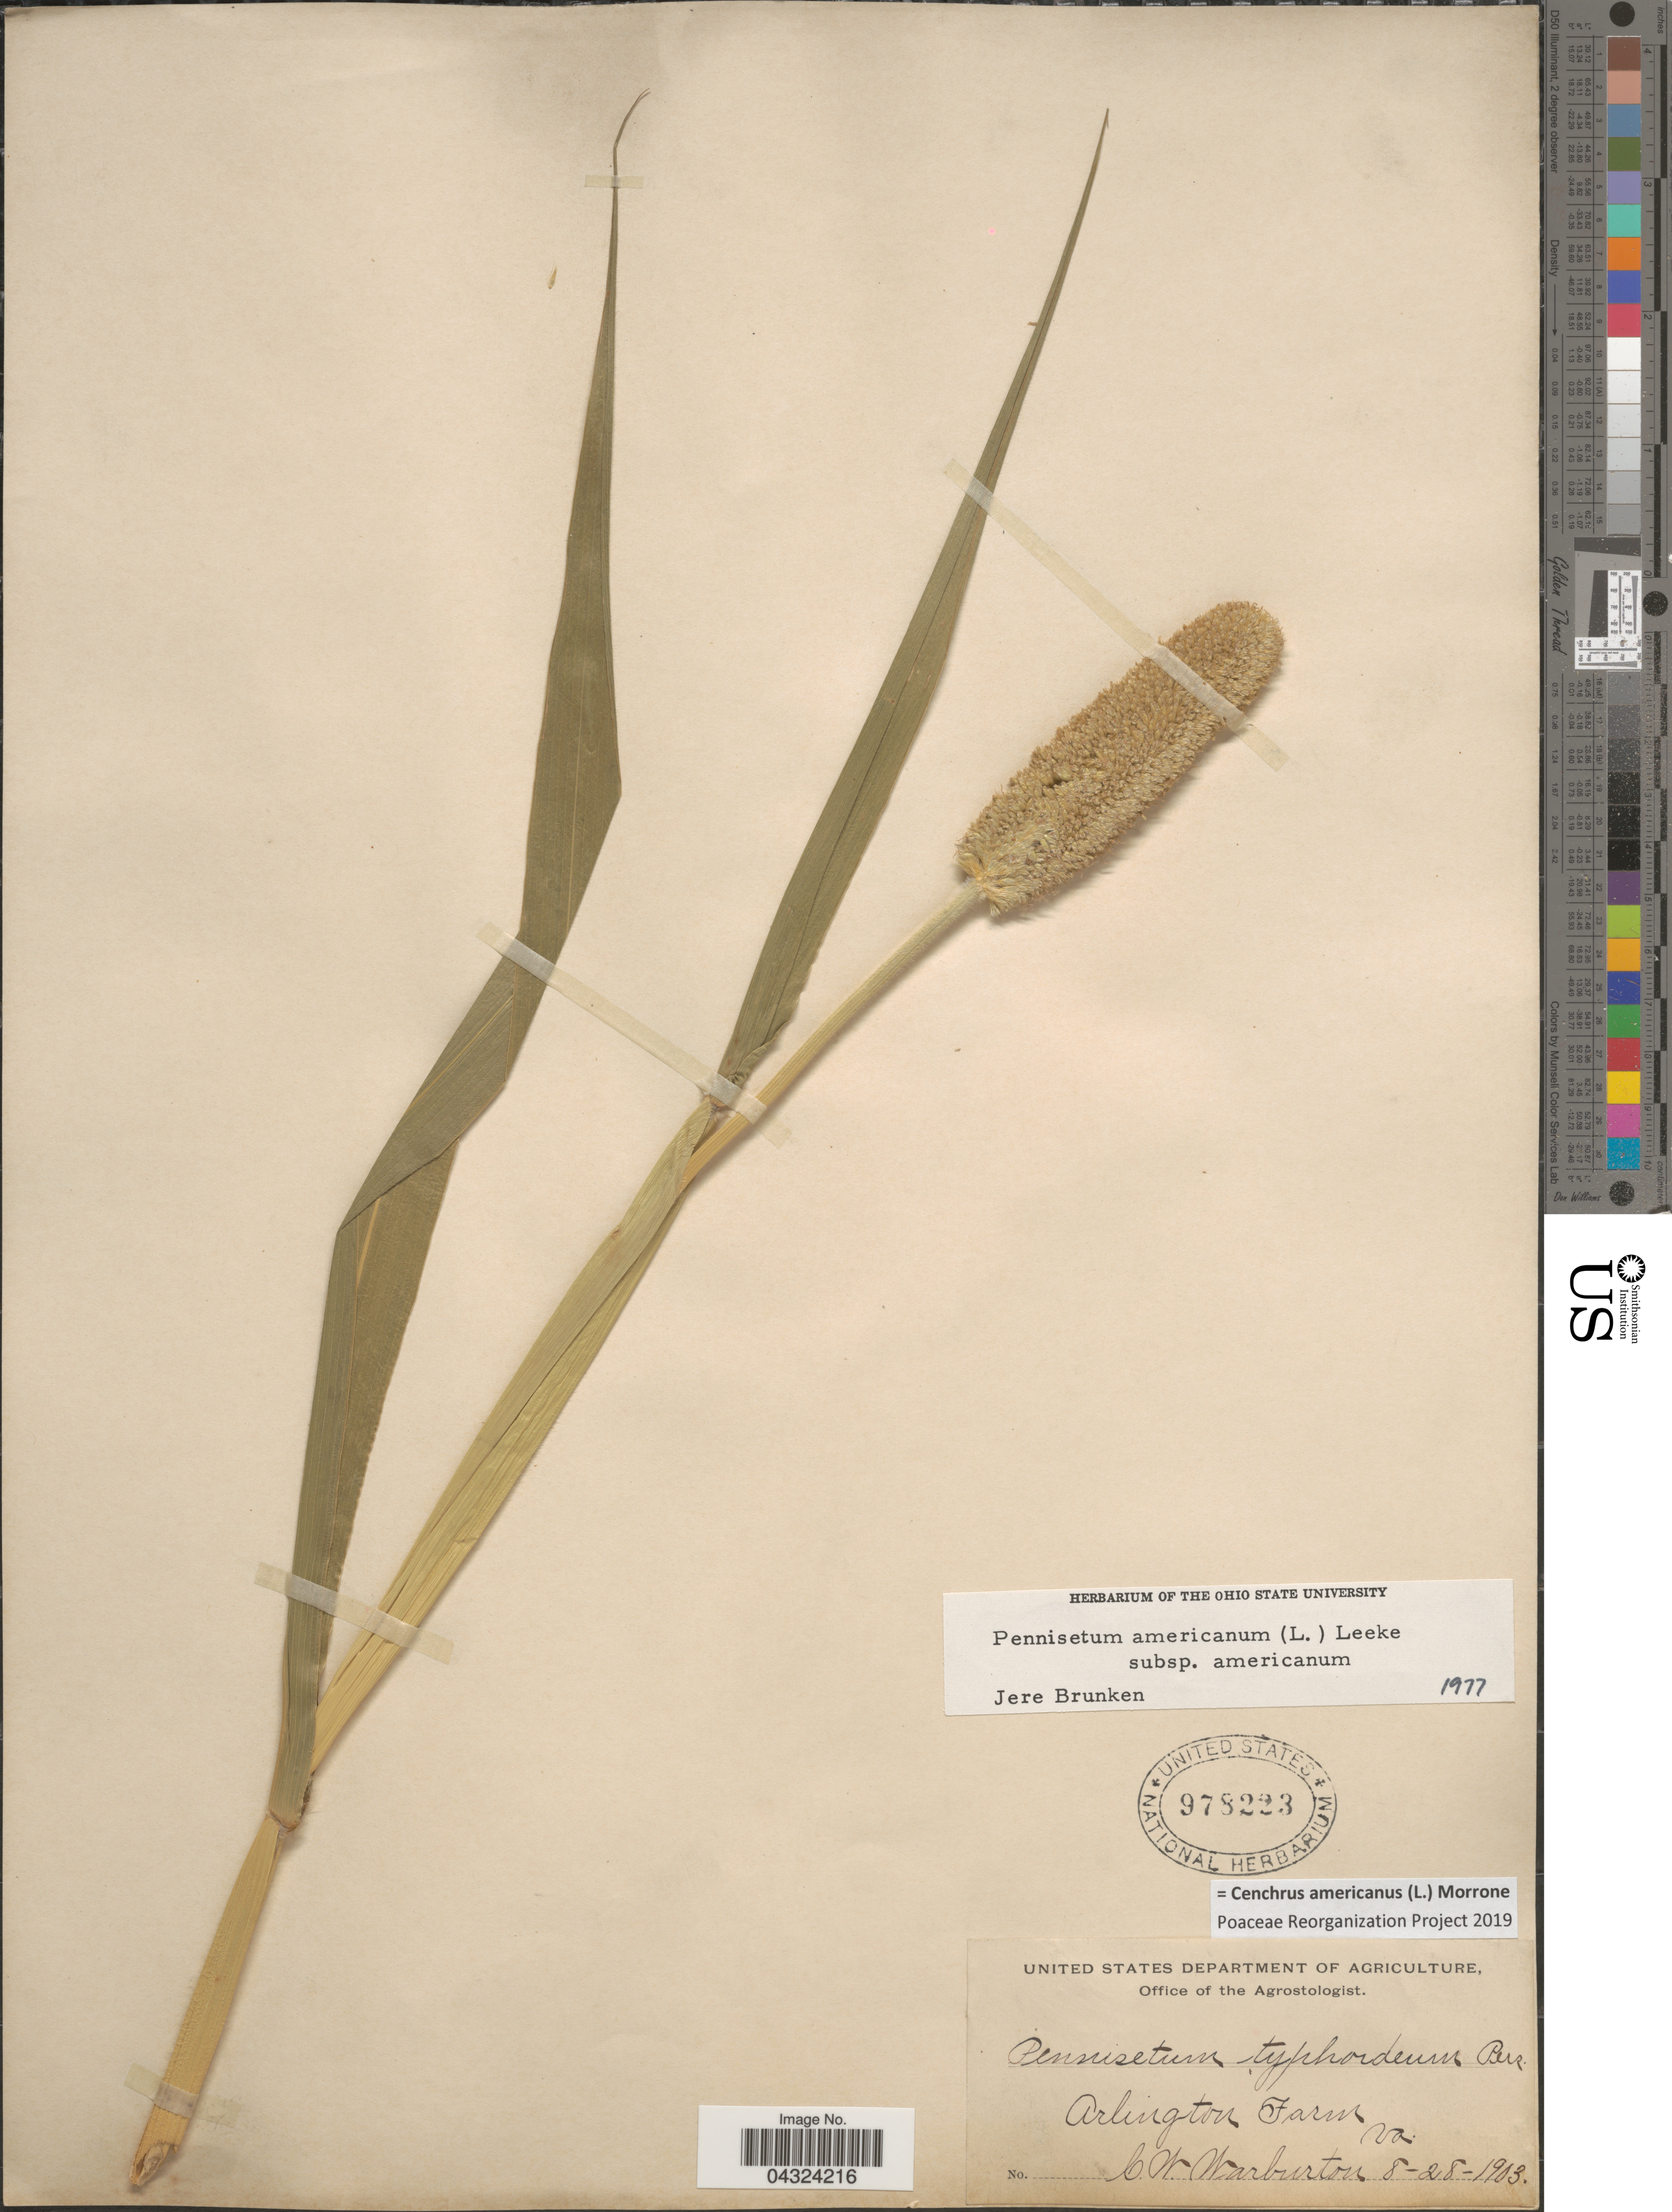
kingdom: Plantae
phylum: Tracheophyta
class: Liliopsida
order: Poales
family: Poaceae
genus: Cenchrus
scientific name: Cenchrus americanus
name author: (L.) Morrone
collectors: C. Warburton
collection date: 1903-08-28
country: United States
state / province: Virginia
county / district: Arlington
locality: Arlington Farm.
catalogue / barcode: US 978223